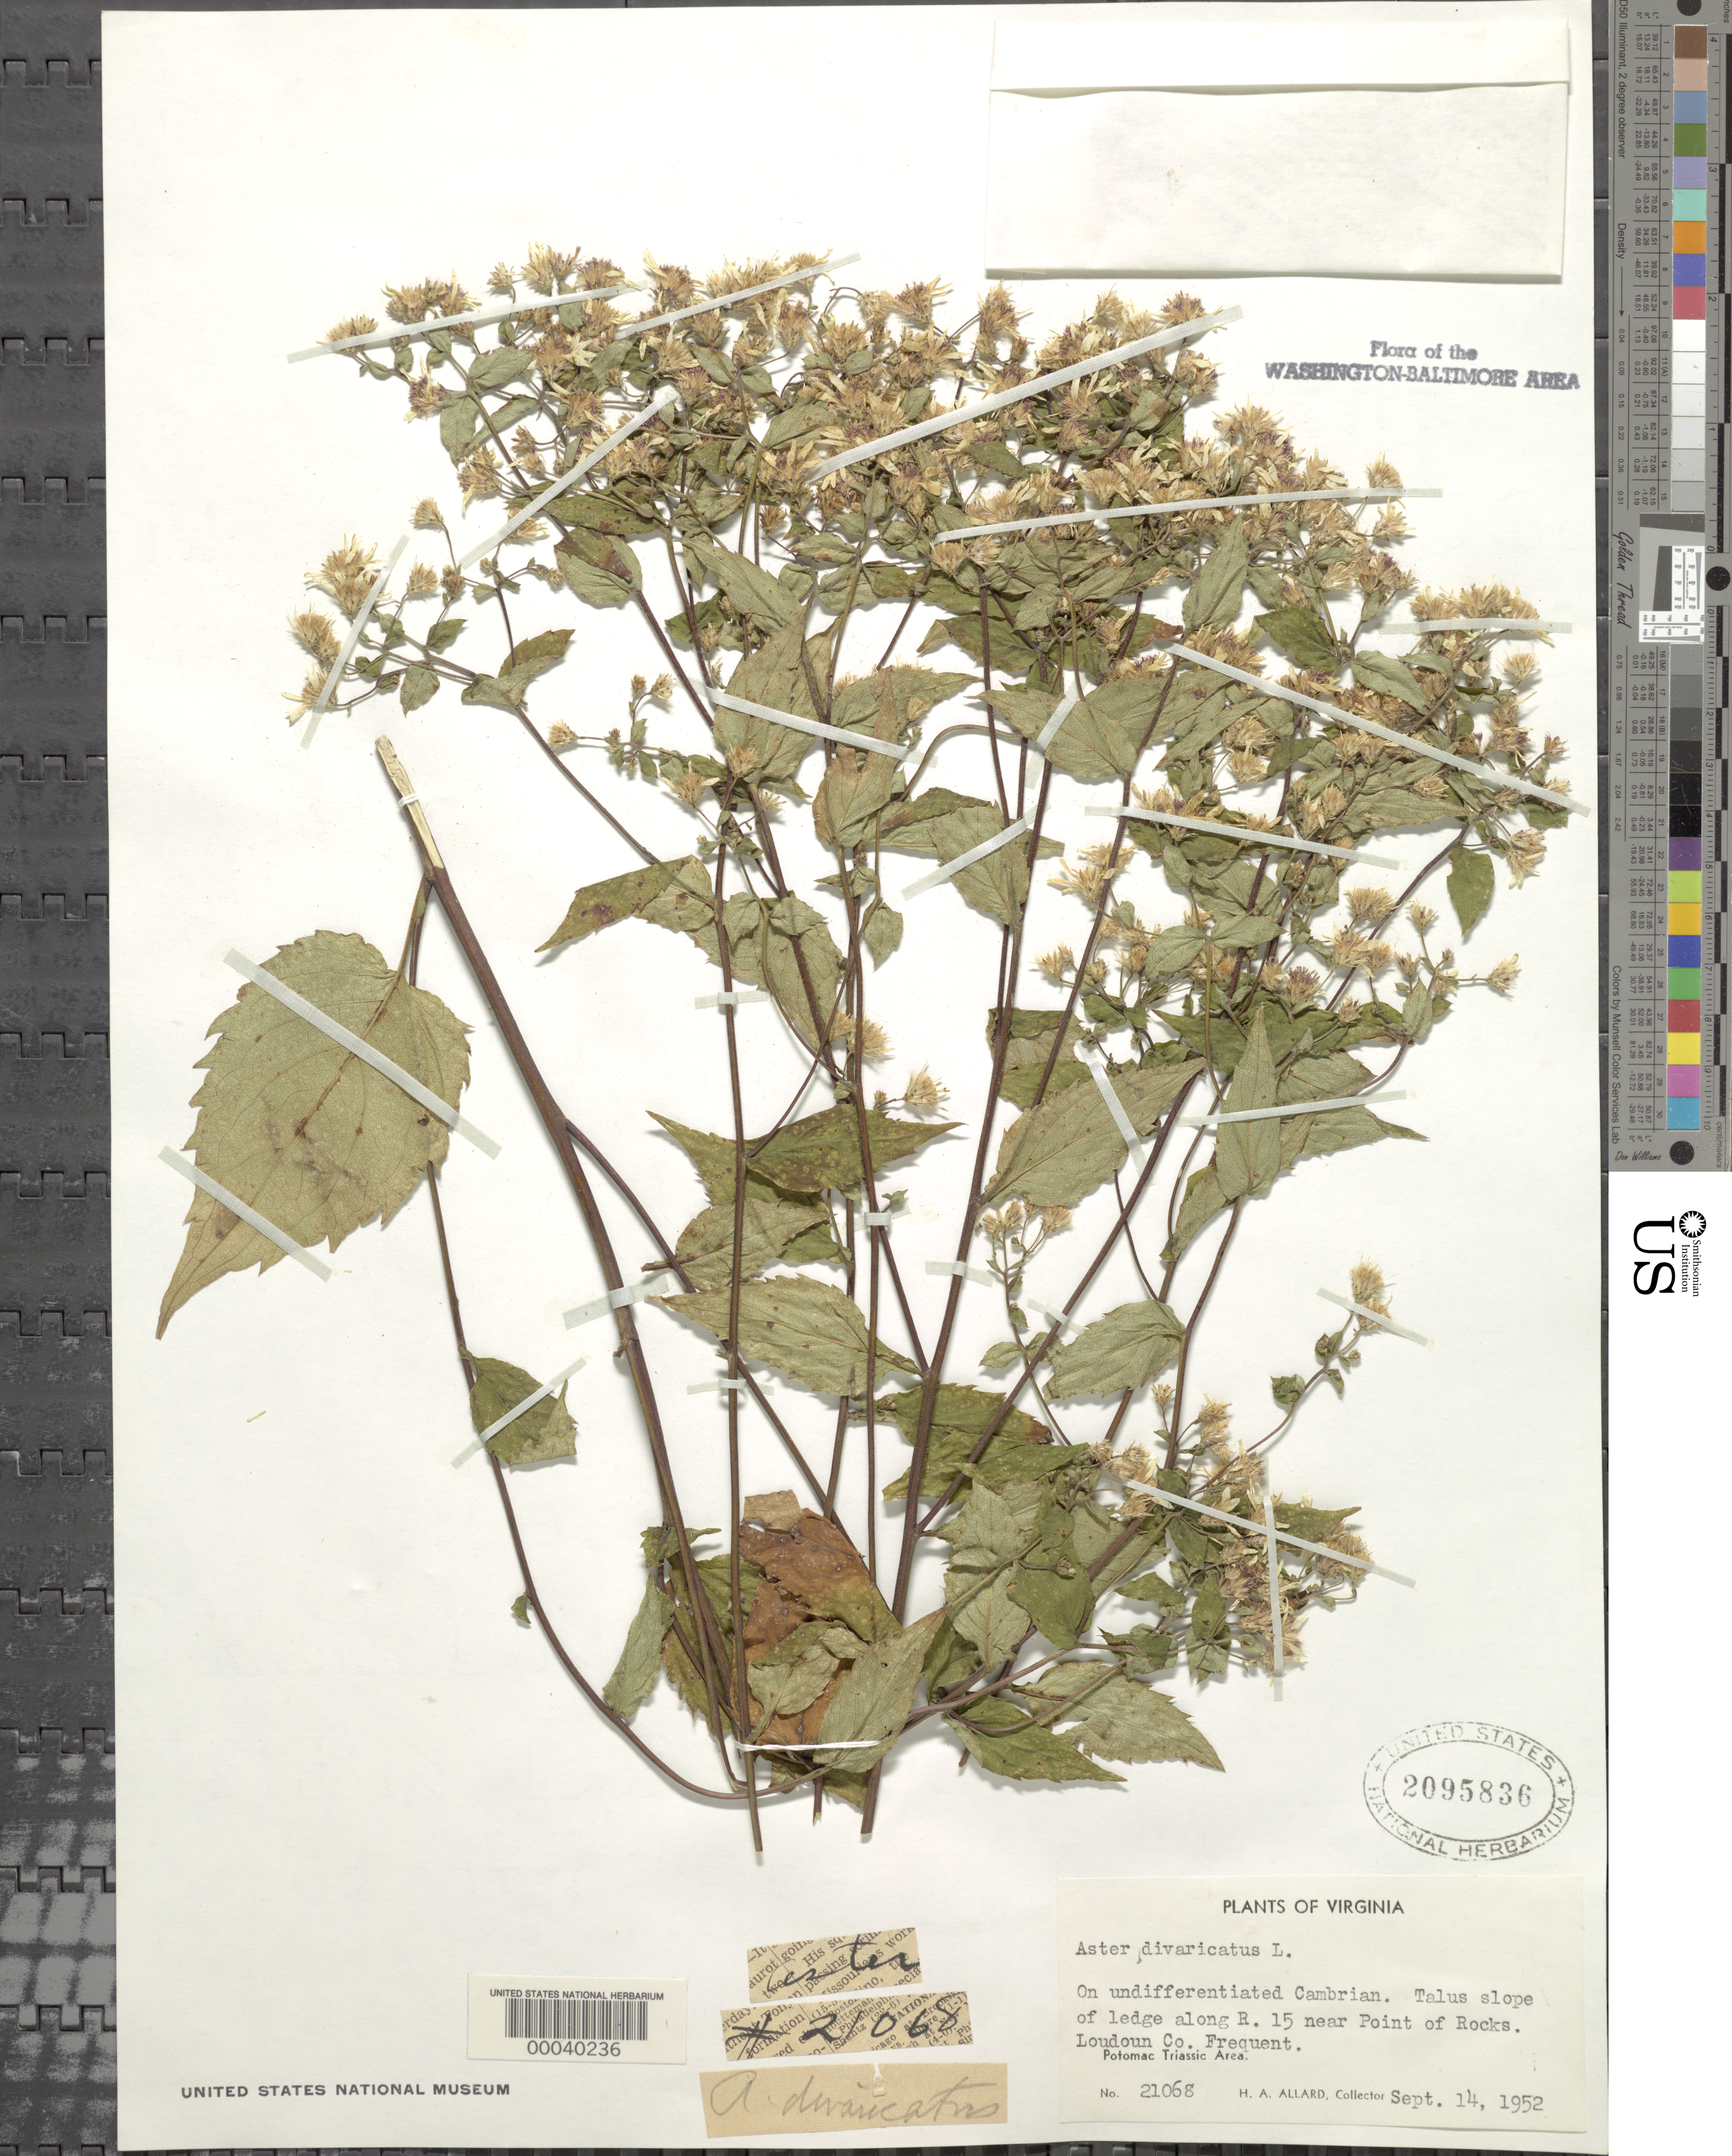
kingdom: Plantae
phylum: Tracheophyta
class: Magnoliopsida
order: Asterales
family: Asteraceae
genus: Eurybia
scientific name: Eurybia divaricata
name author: (L.) G.L. Nesom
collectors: H. A. Allard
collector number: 21068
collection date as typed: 14 Sep 1952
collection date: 1952-09-14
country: United States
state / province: Virginia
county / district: Loudoun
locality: Along Rt. 15 near Point of Rocks C. & O. Canal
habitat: Talus slope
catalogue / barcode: US 2095836